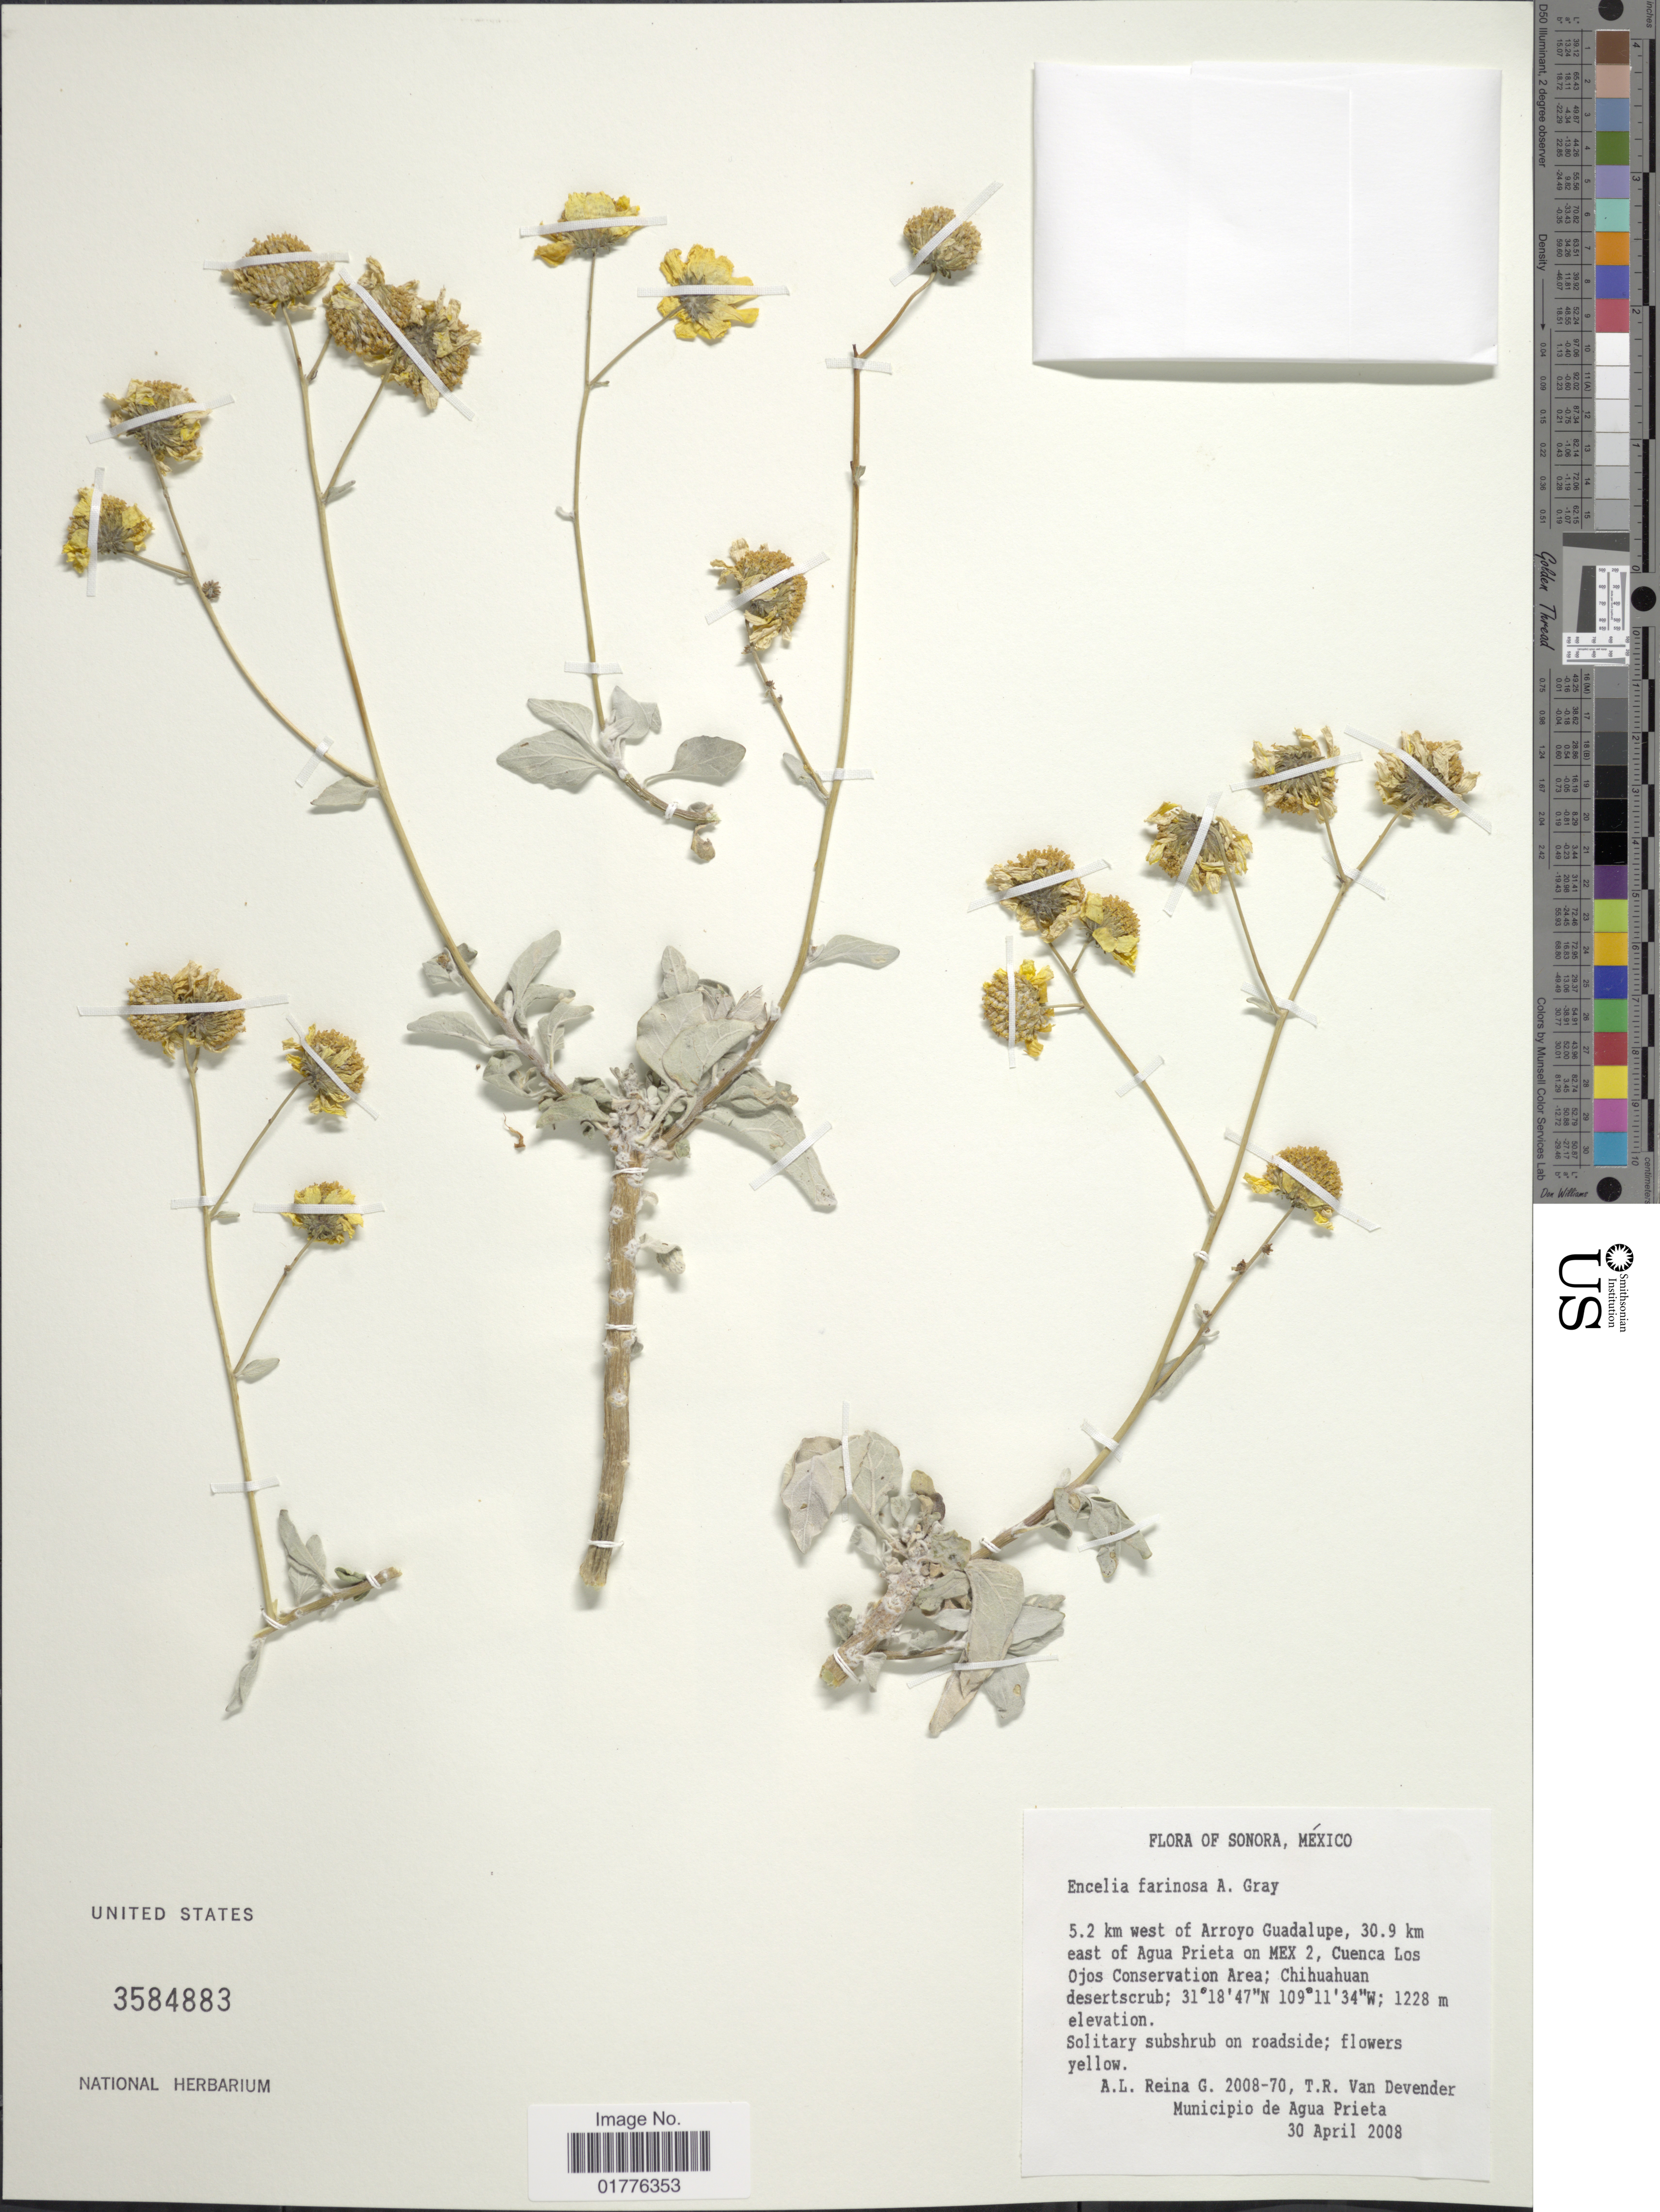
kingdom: Plantae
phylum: Tracheophyta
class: Magnoliopsida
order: Asterales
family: Asteraceae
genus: Encelia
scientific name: Encelia farinosa f. phenicodonta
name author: S.F. Blake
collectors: A. L. Reina G. & T. R. Van Devender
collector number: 2008-70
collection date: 2008-04-03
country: Mexico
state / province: Sonora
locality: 5.2 km west of Arroyo Guadalupe, 30.9 km east of agua Prieta on Mex 2, Cuenca Los Ojos Conservation Area; Chihuahuan desertscrub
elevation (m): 1228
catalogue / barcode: US 3584883